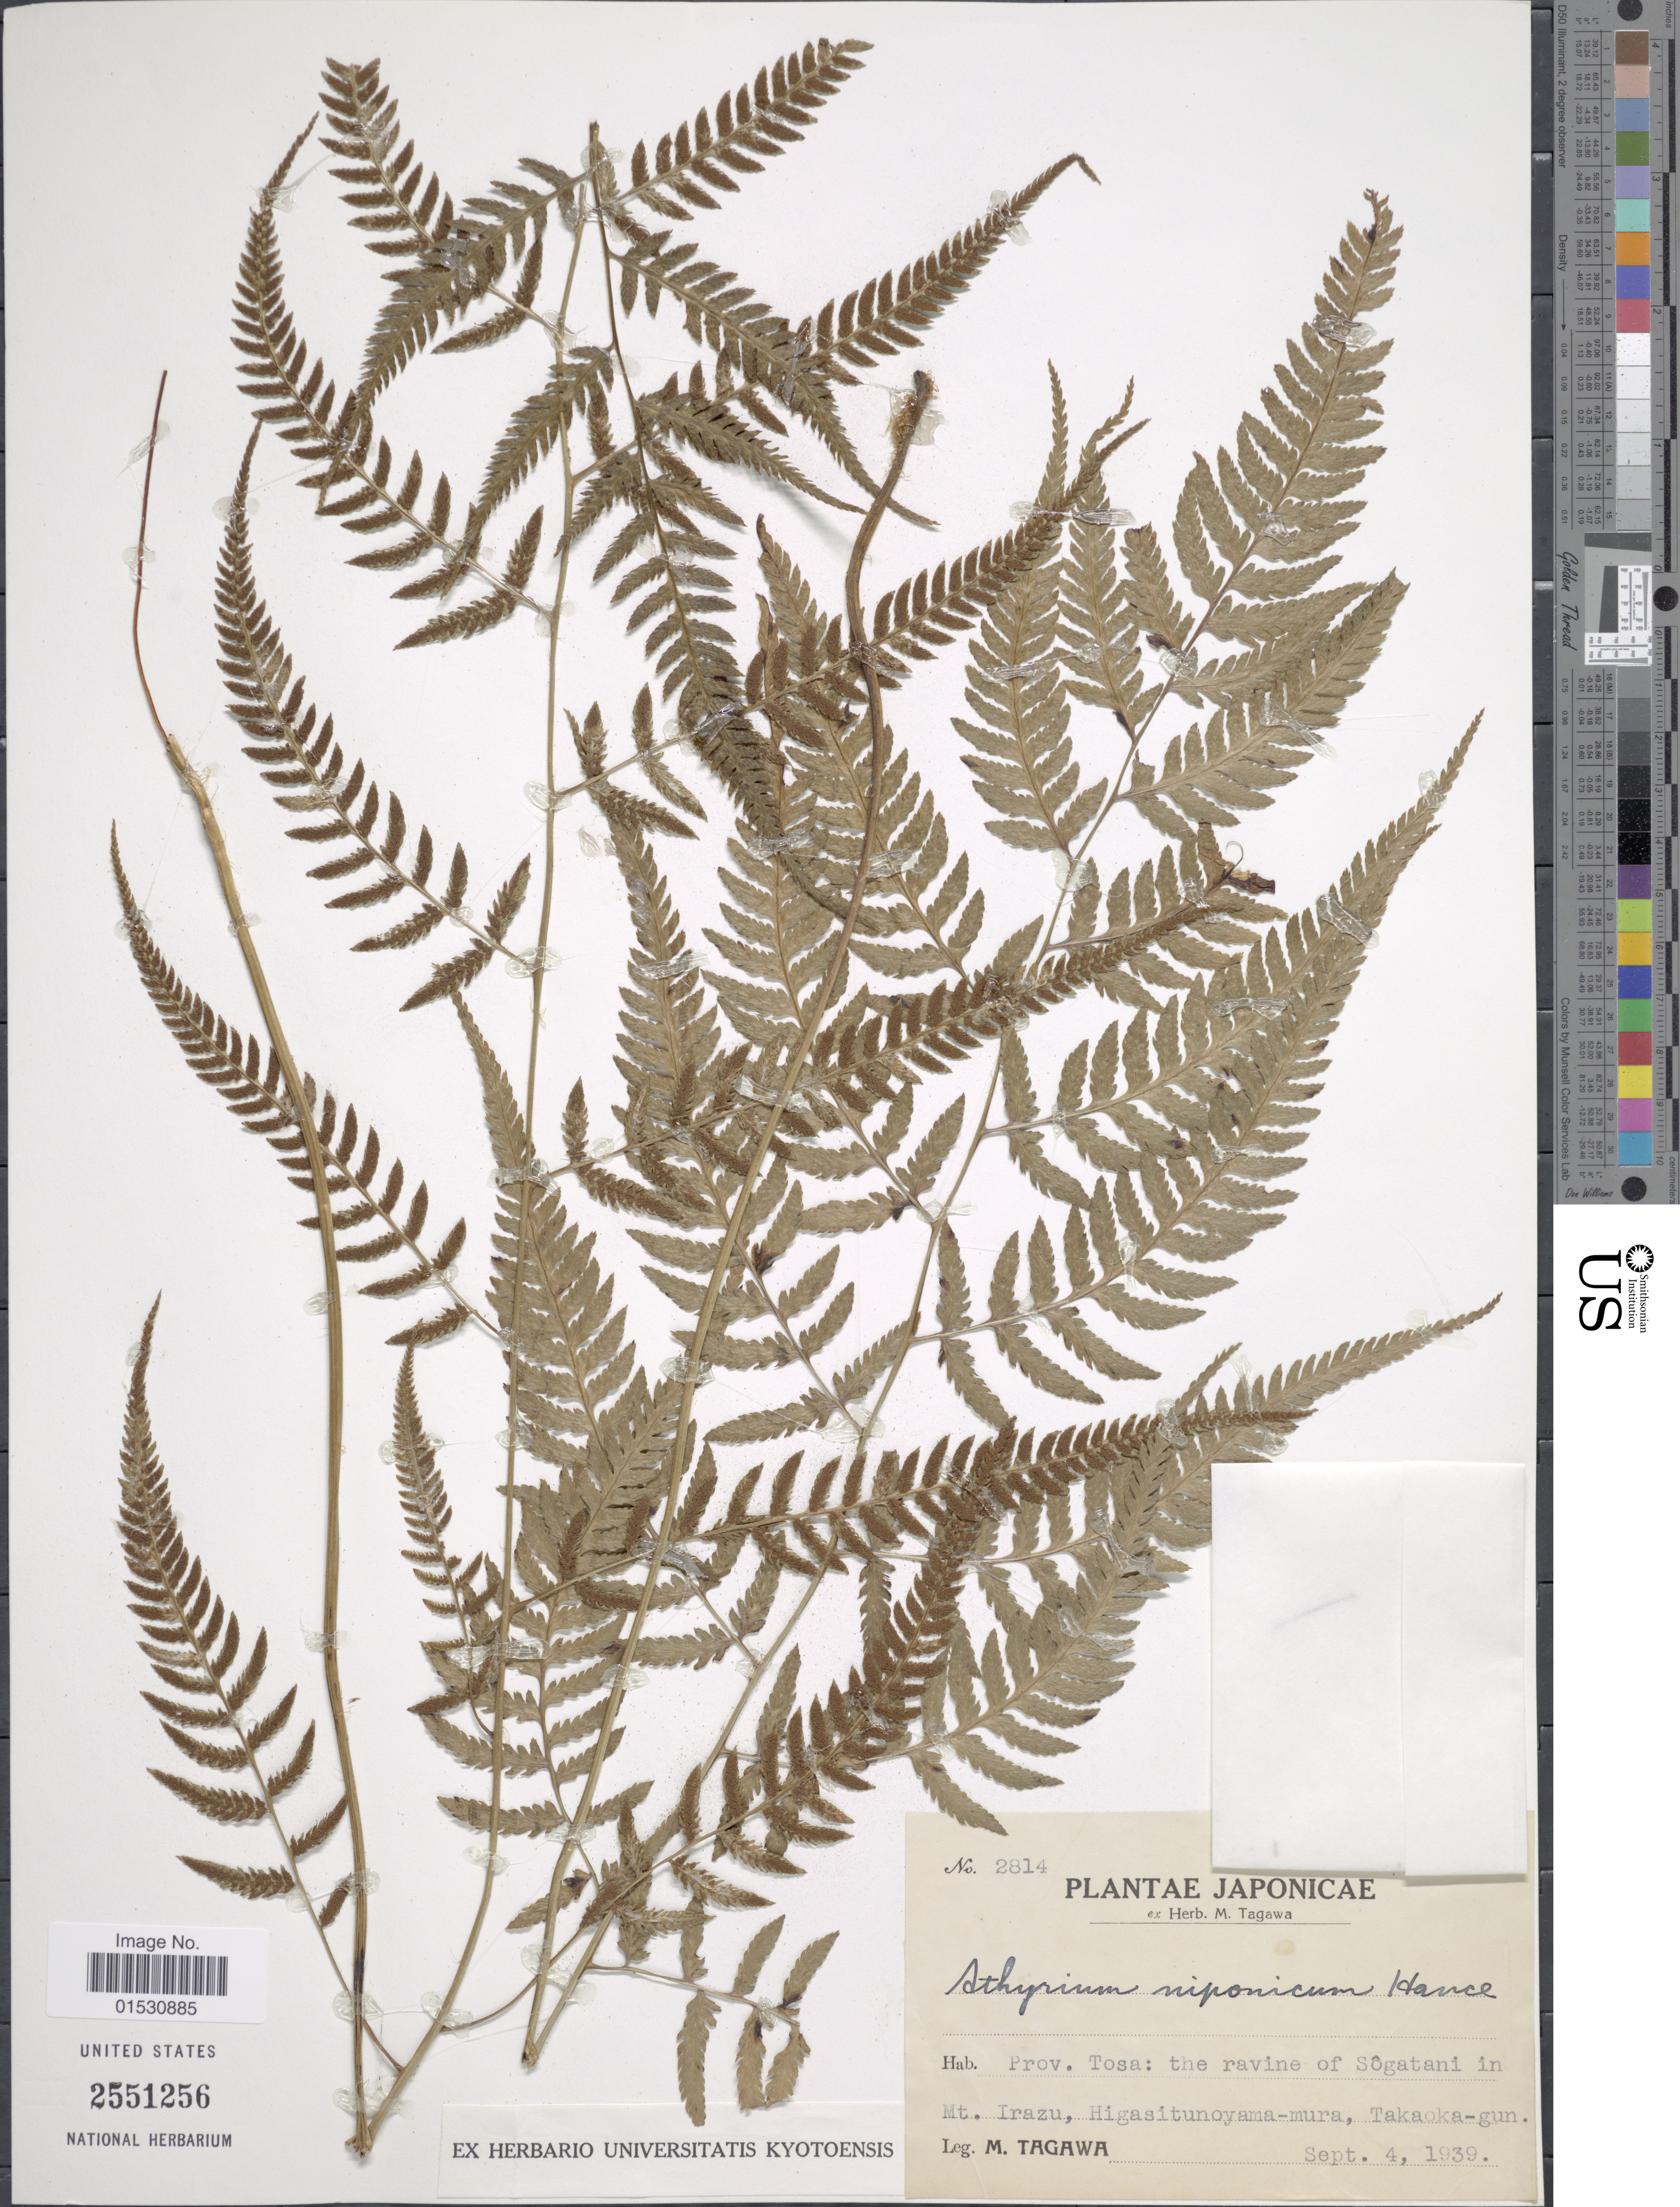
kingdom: Plantae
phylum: Tracheophyta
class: Polypodiopsida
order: Polypodiales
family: Athyriaceae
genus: Athyrium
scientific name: Athyrium nipponicum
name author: (Mett.) Hance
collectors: M. Tagawa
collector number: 2814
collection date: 1939-09-04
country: Japan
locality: Japonicae. Prov. Tosa: the ravine of Sogatani in Mt. Irazu, Higasitunoyama-mura, Takaoka-gun.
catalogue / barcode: US 2551256